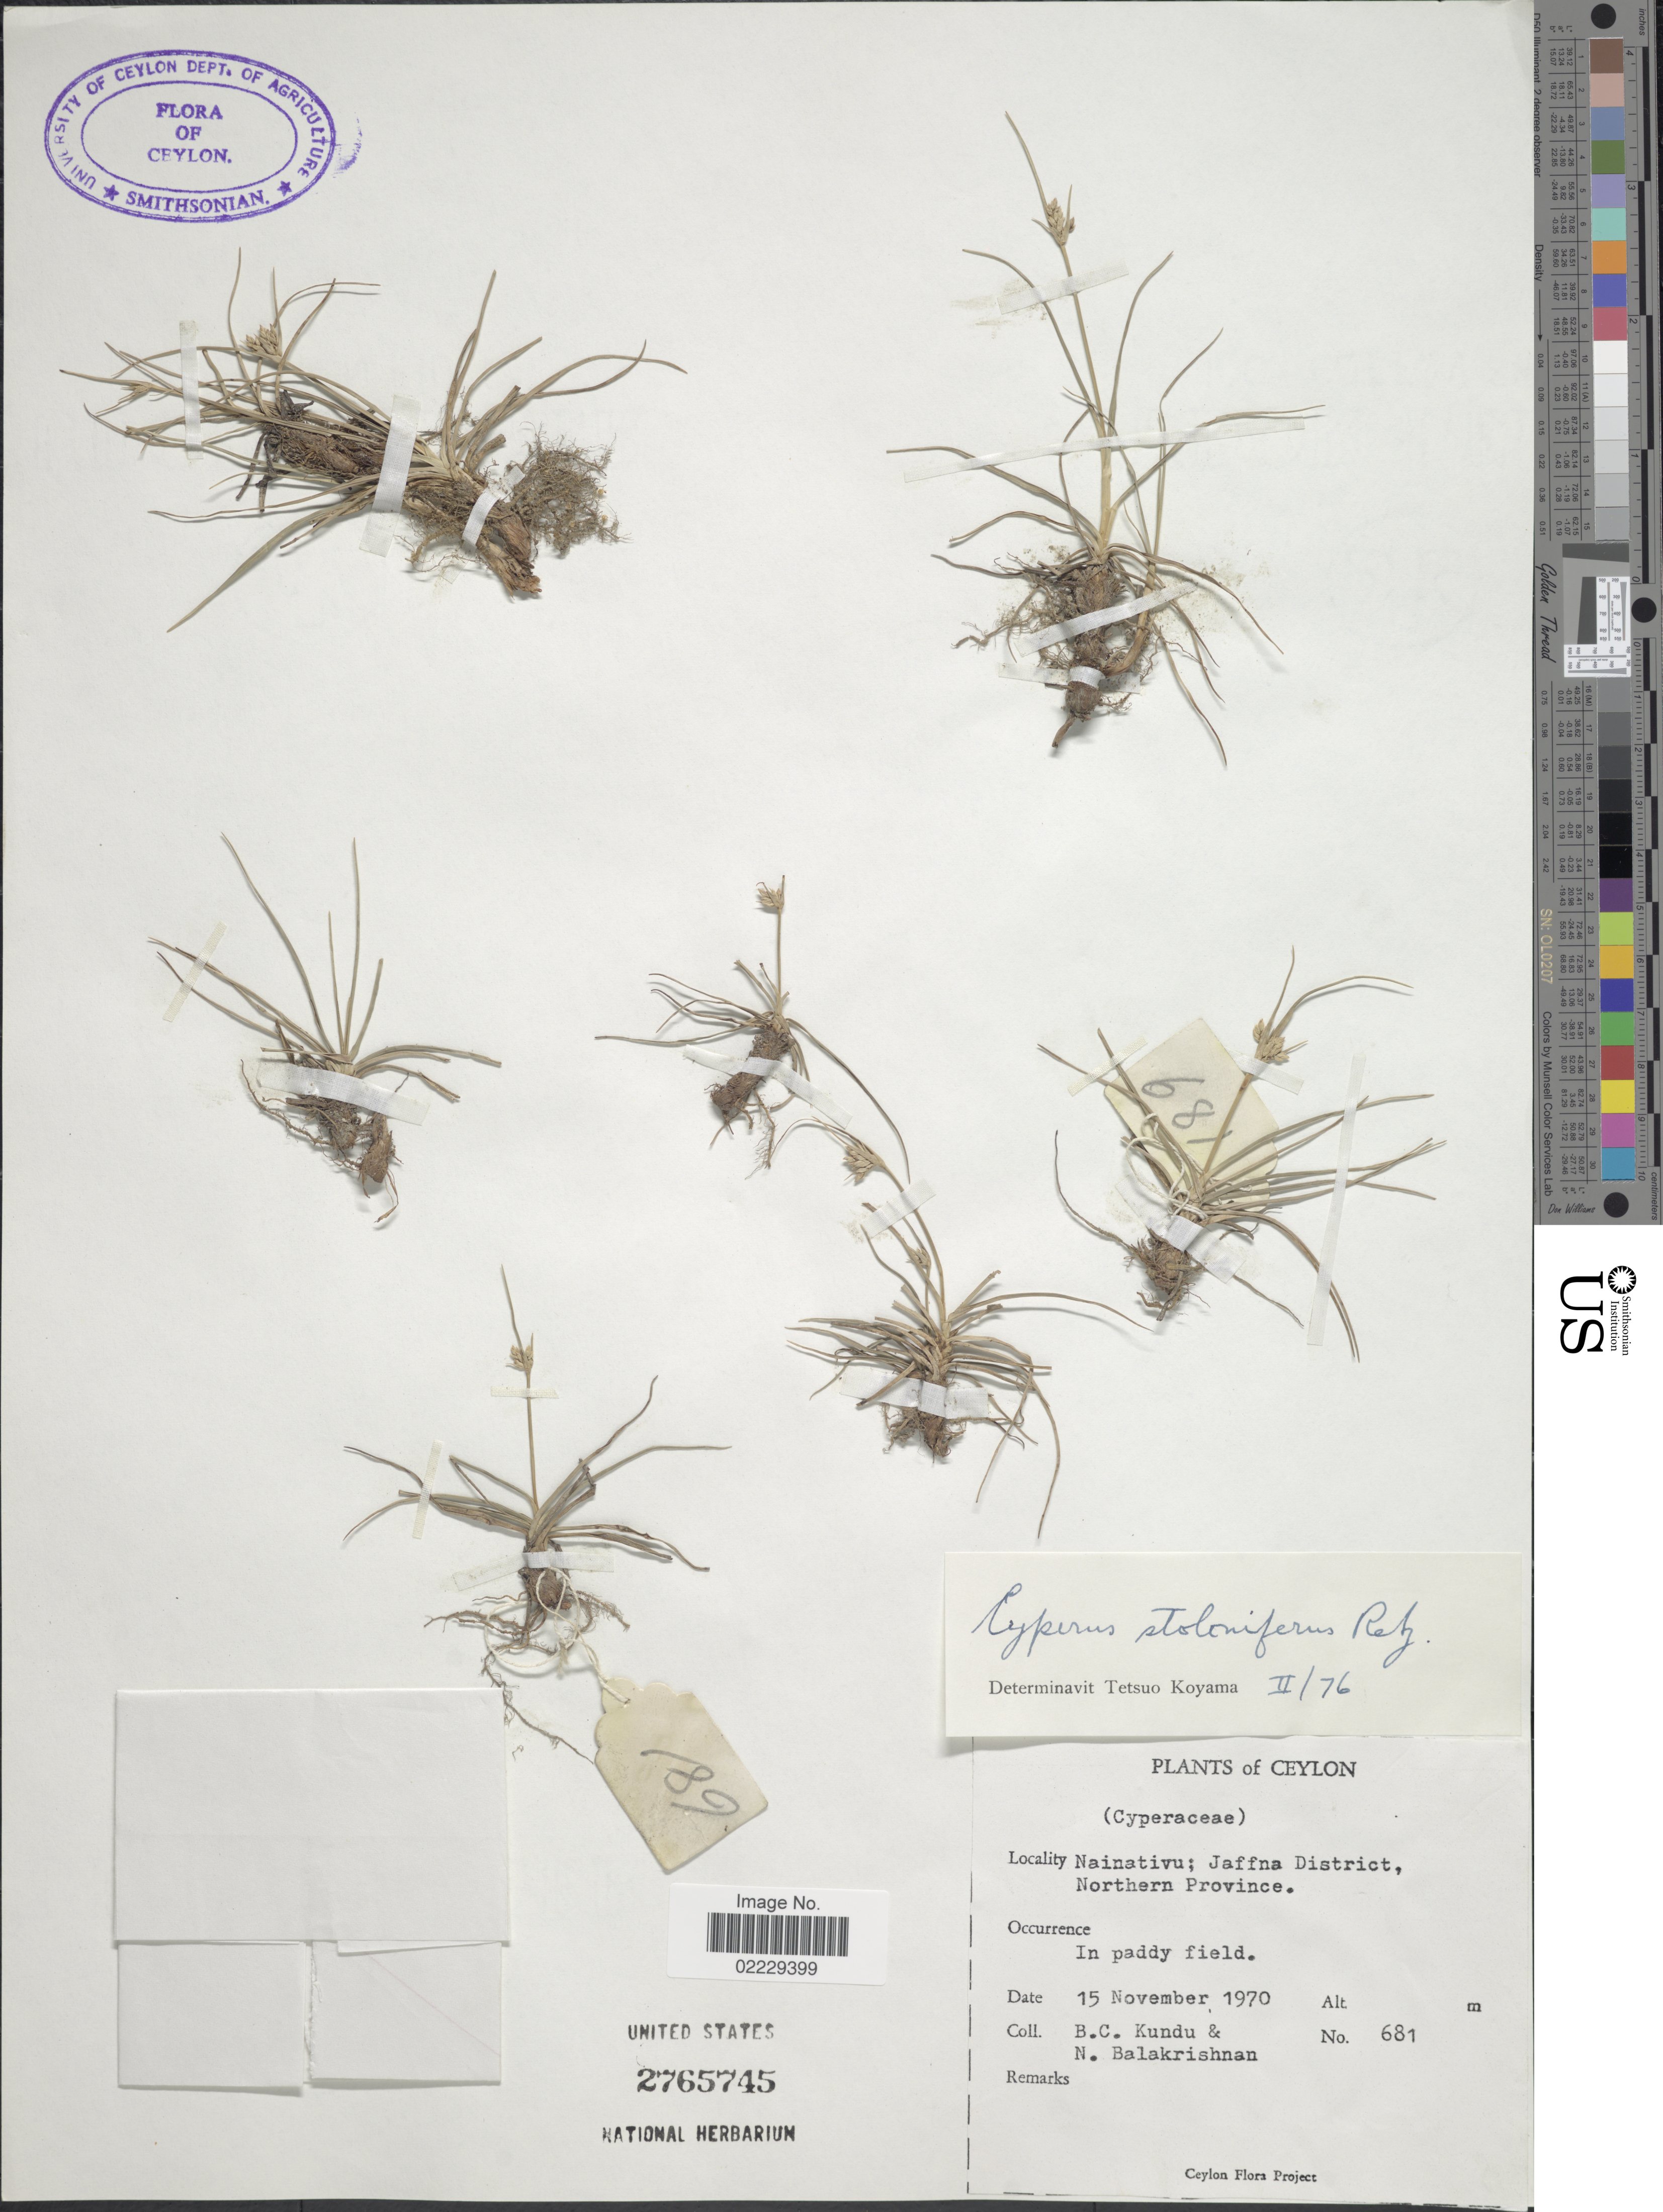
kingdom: Plantae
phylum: Tracheophyta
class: Liliopsida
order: Poales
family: Cyperaceae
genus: Cyperus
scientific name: Cyperus stoloniferus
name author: Retz.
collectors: B. C. Kundu & N. Balakrishnan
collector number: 681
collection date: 1970-11-15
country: Sri Lanka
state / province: Northern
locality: Nainativu, Jaffna District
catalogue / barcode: US 2765745